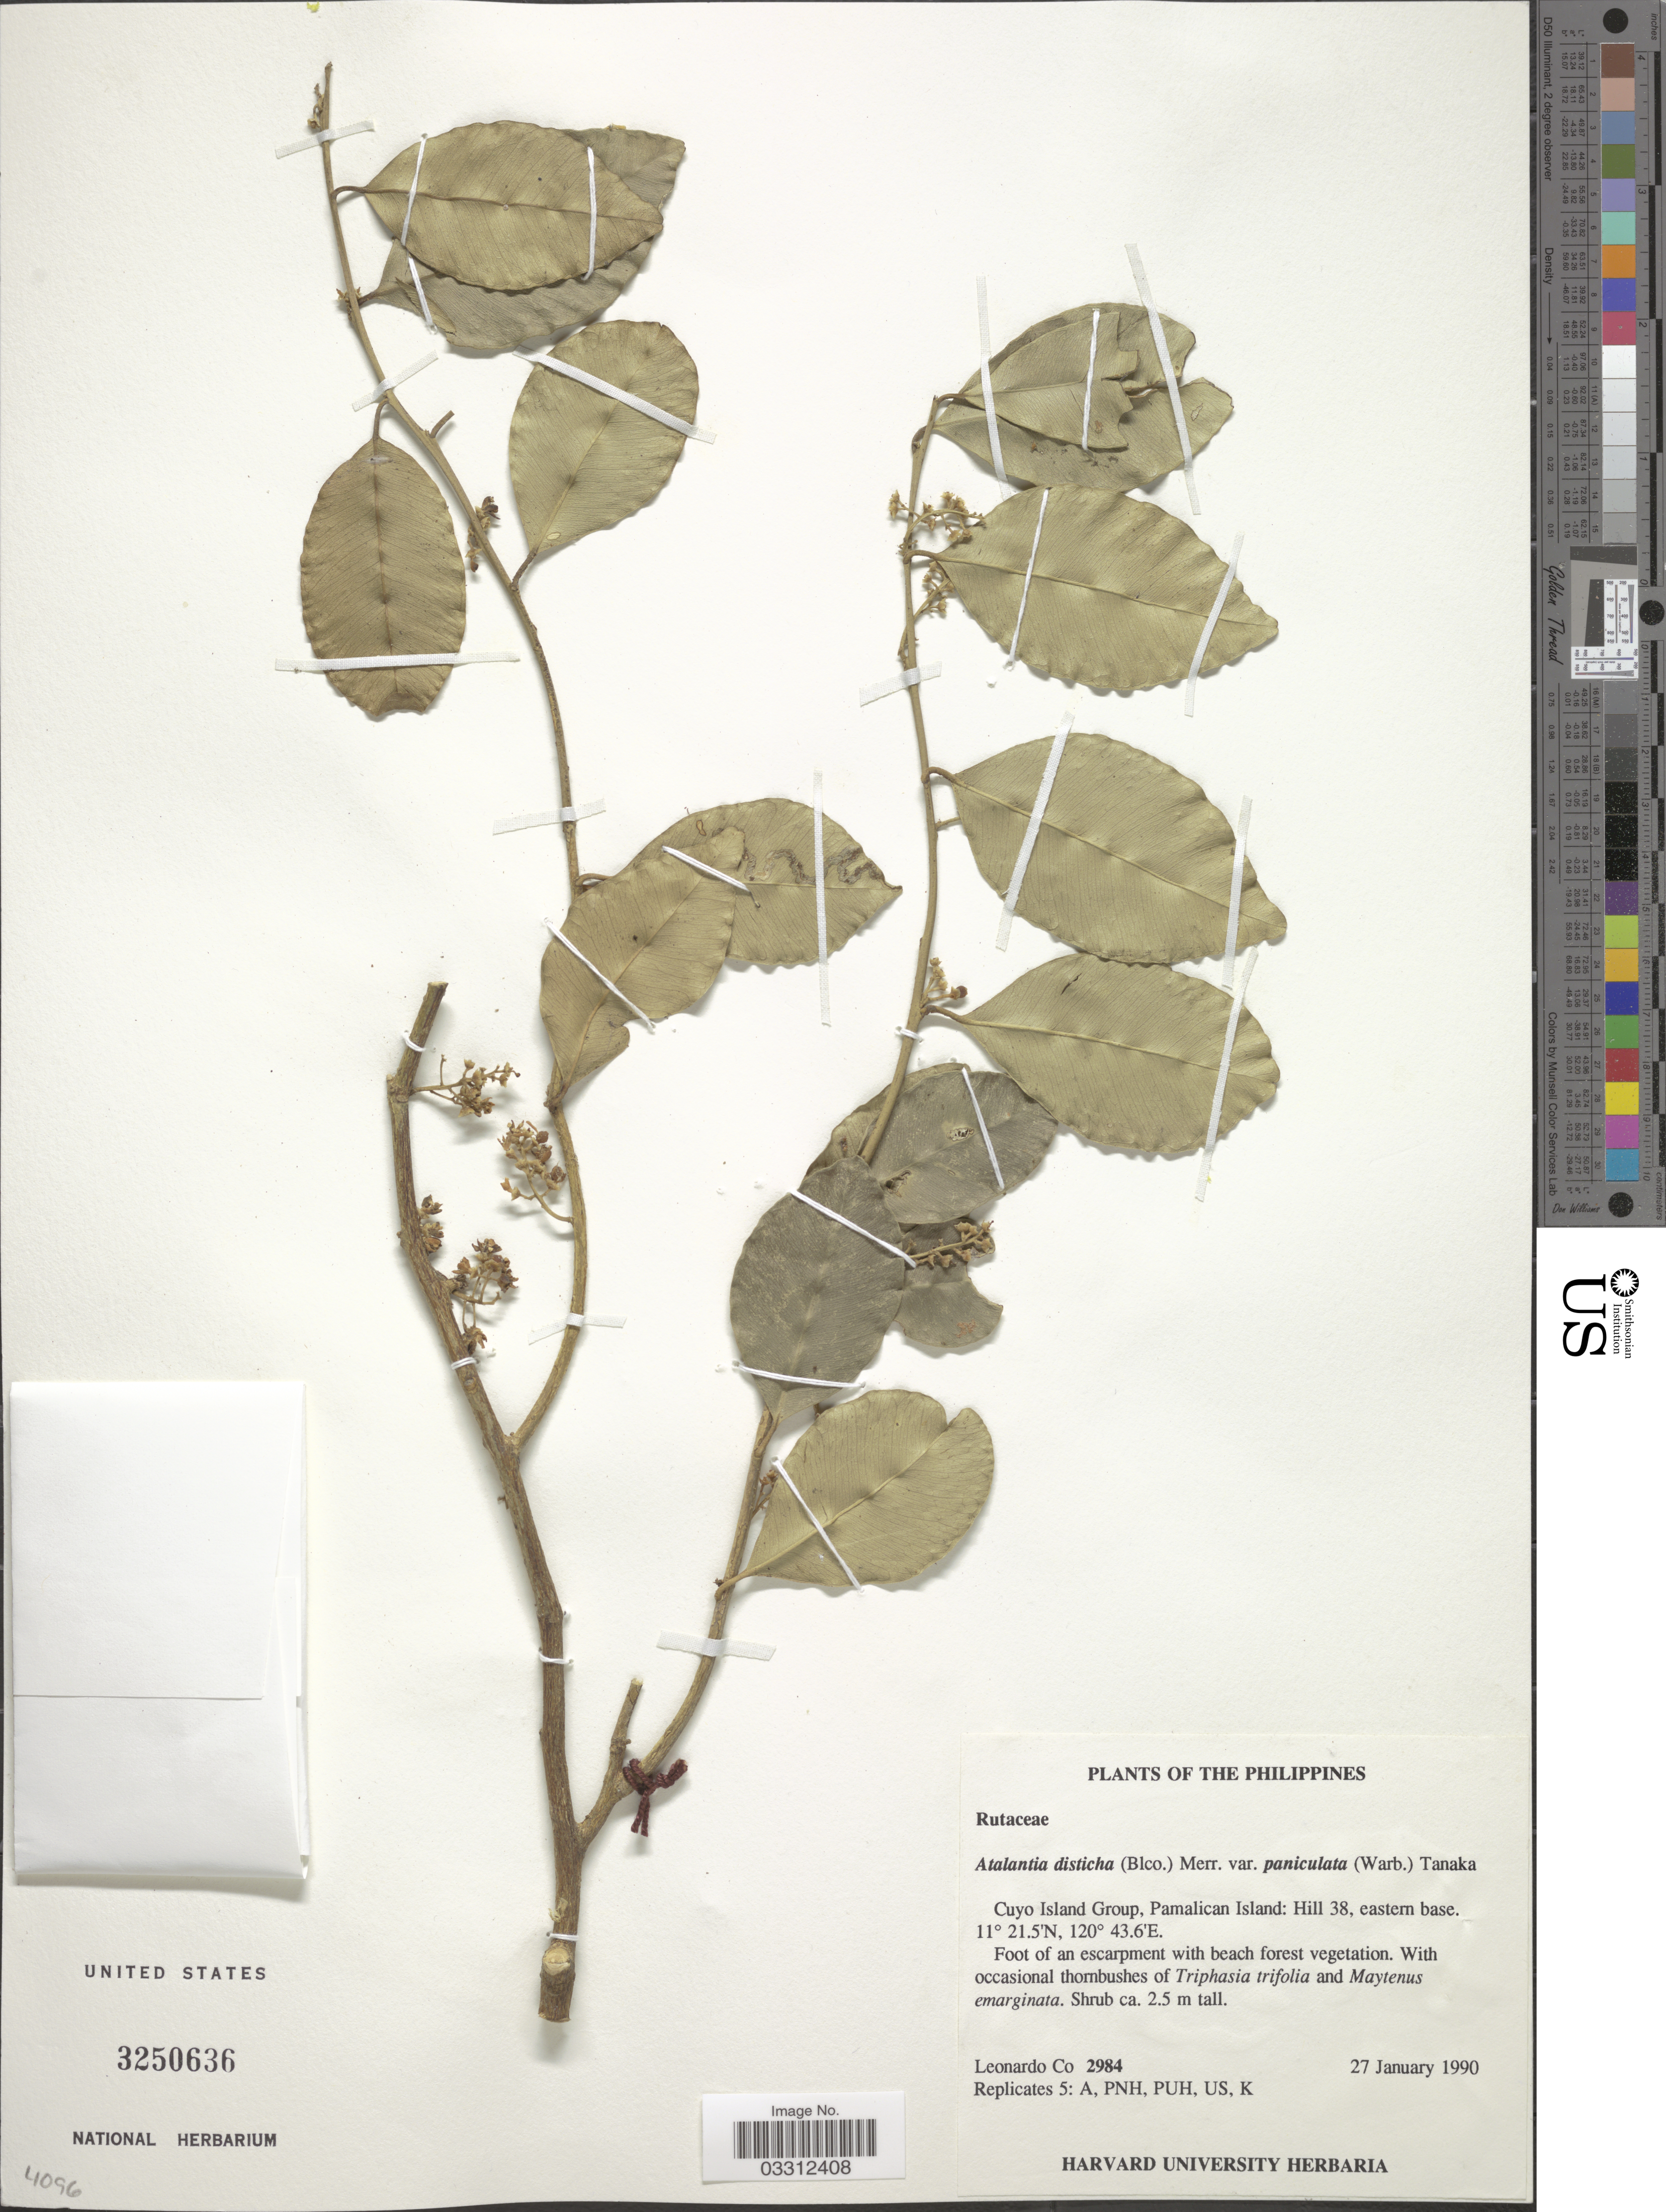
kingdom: Plantae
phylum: Tracheophyta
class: Magnoliopsida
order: Sapindales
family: Rutaceae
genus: Atalantia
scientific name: Atalantia racemosa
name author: Wight ex Hook.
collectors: L. Co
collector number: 2984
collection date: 1990-01-27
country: Philippines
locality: Cuyo Island Group, Pamalican Island: Hill 38, eastern base.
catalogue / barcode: US 3250636